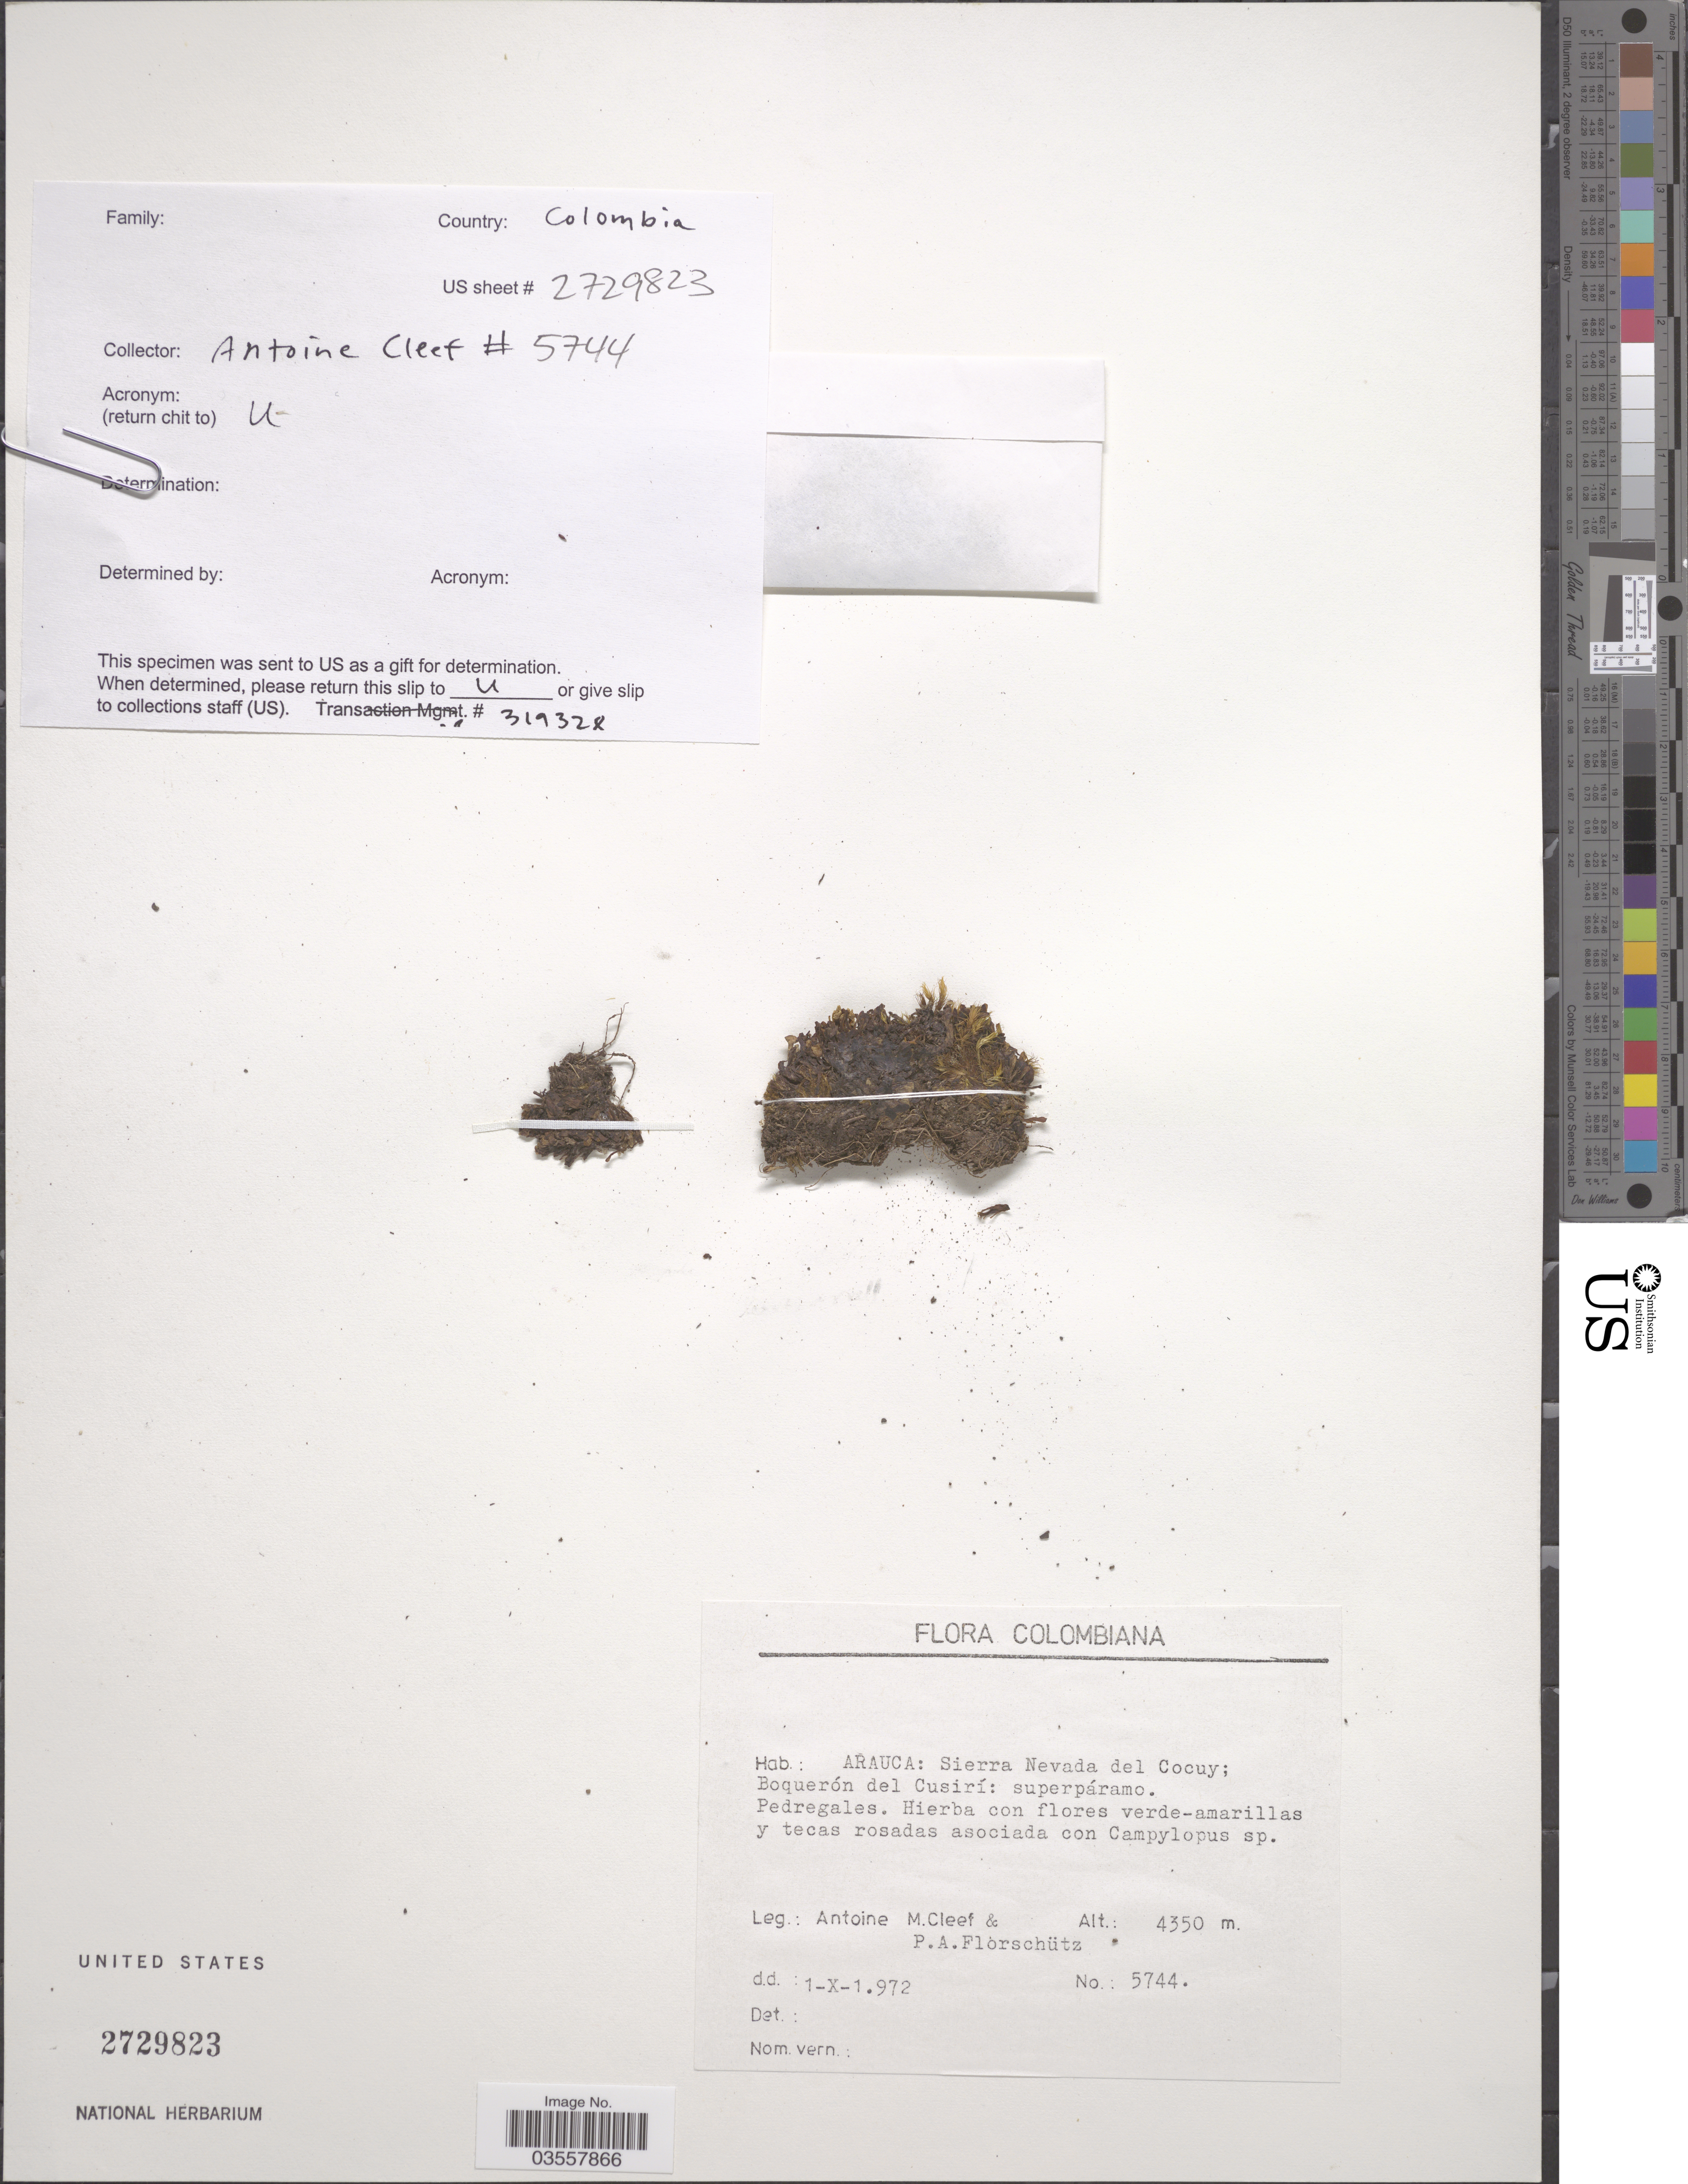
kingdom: Plantae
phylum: Tracheophyta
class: Magnoliopsida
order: Caryophyllales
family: Caryophyllaceae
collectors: A. M. Cleef & P. Florschütz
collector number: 5744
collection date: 1972-10-01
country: Colombia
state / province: Arauca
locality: Sierra Nevada del Cocuy; Boquerón del Cusirí: superpáramo.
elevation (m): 4350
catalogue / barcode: US 2729823